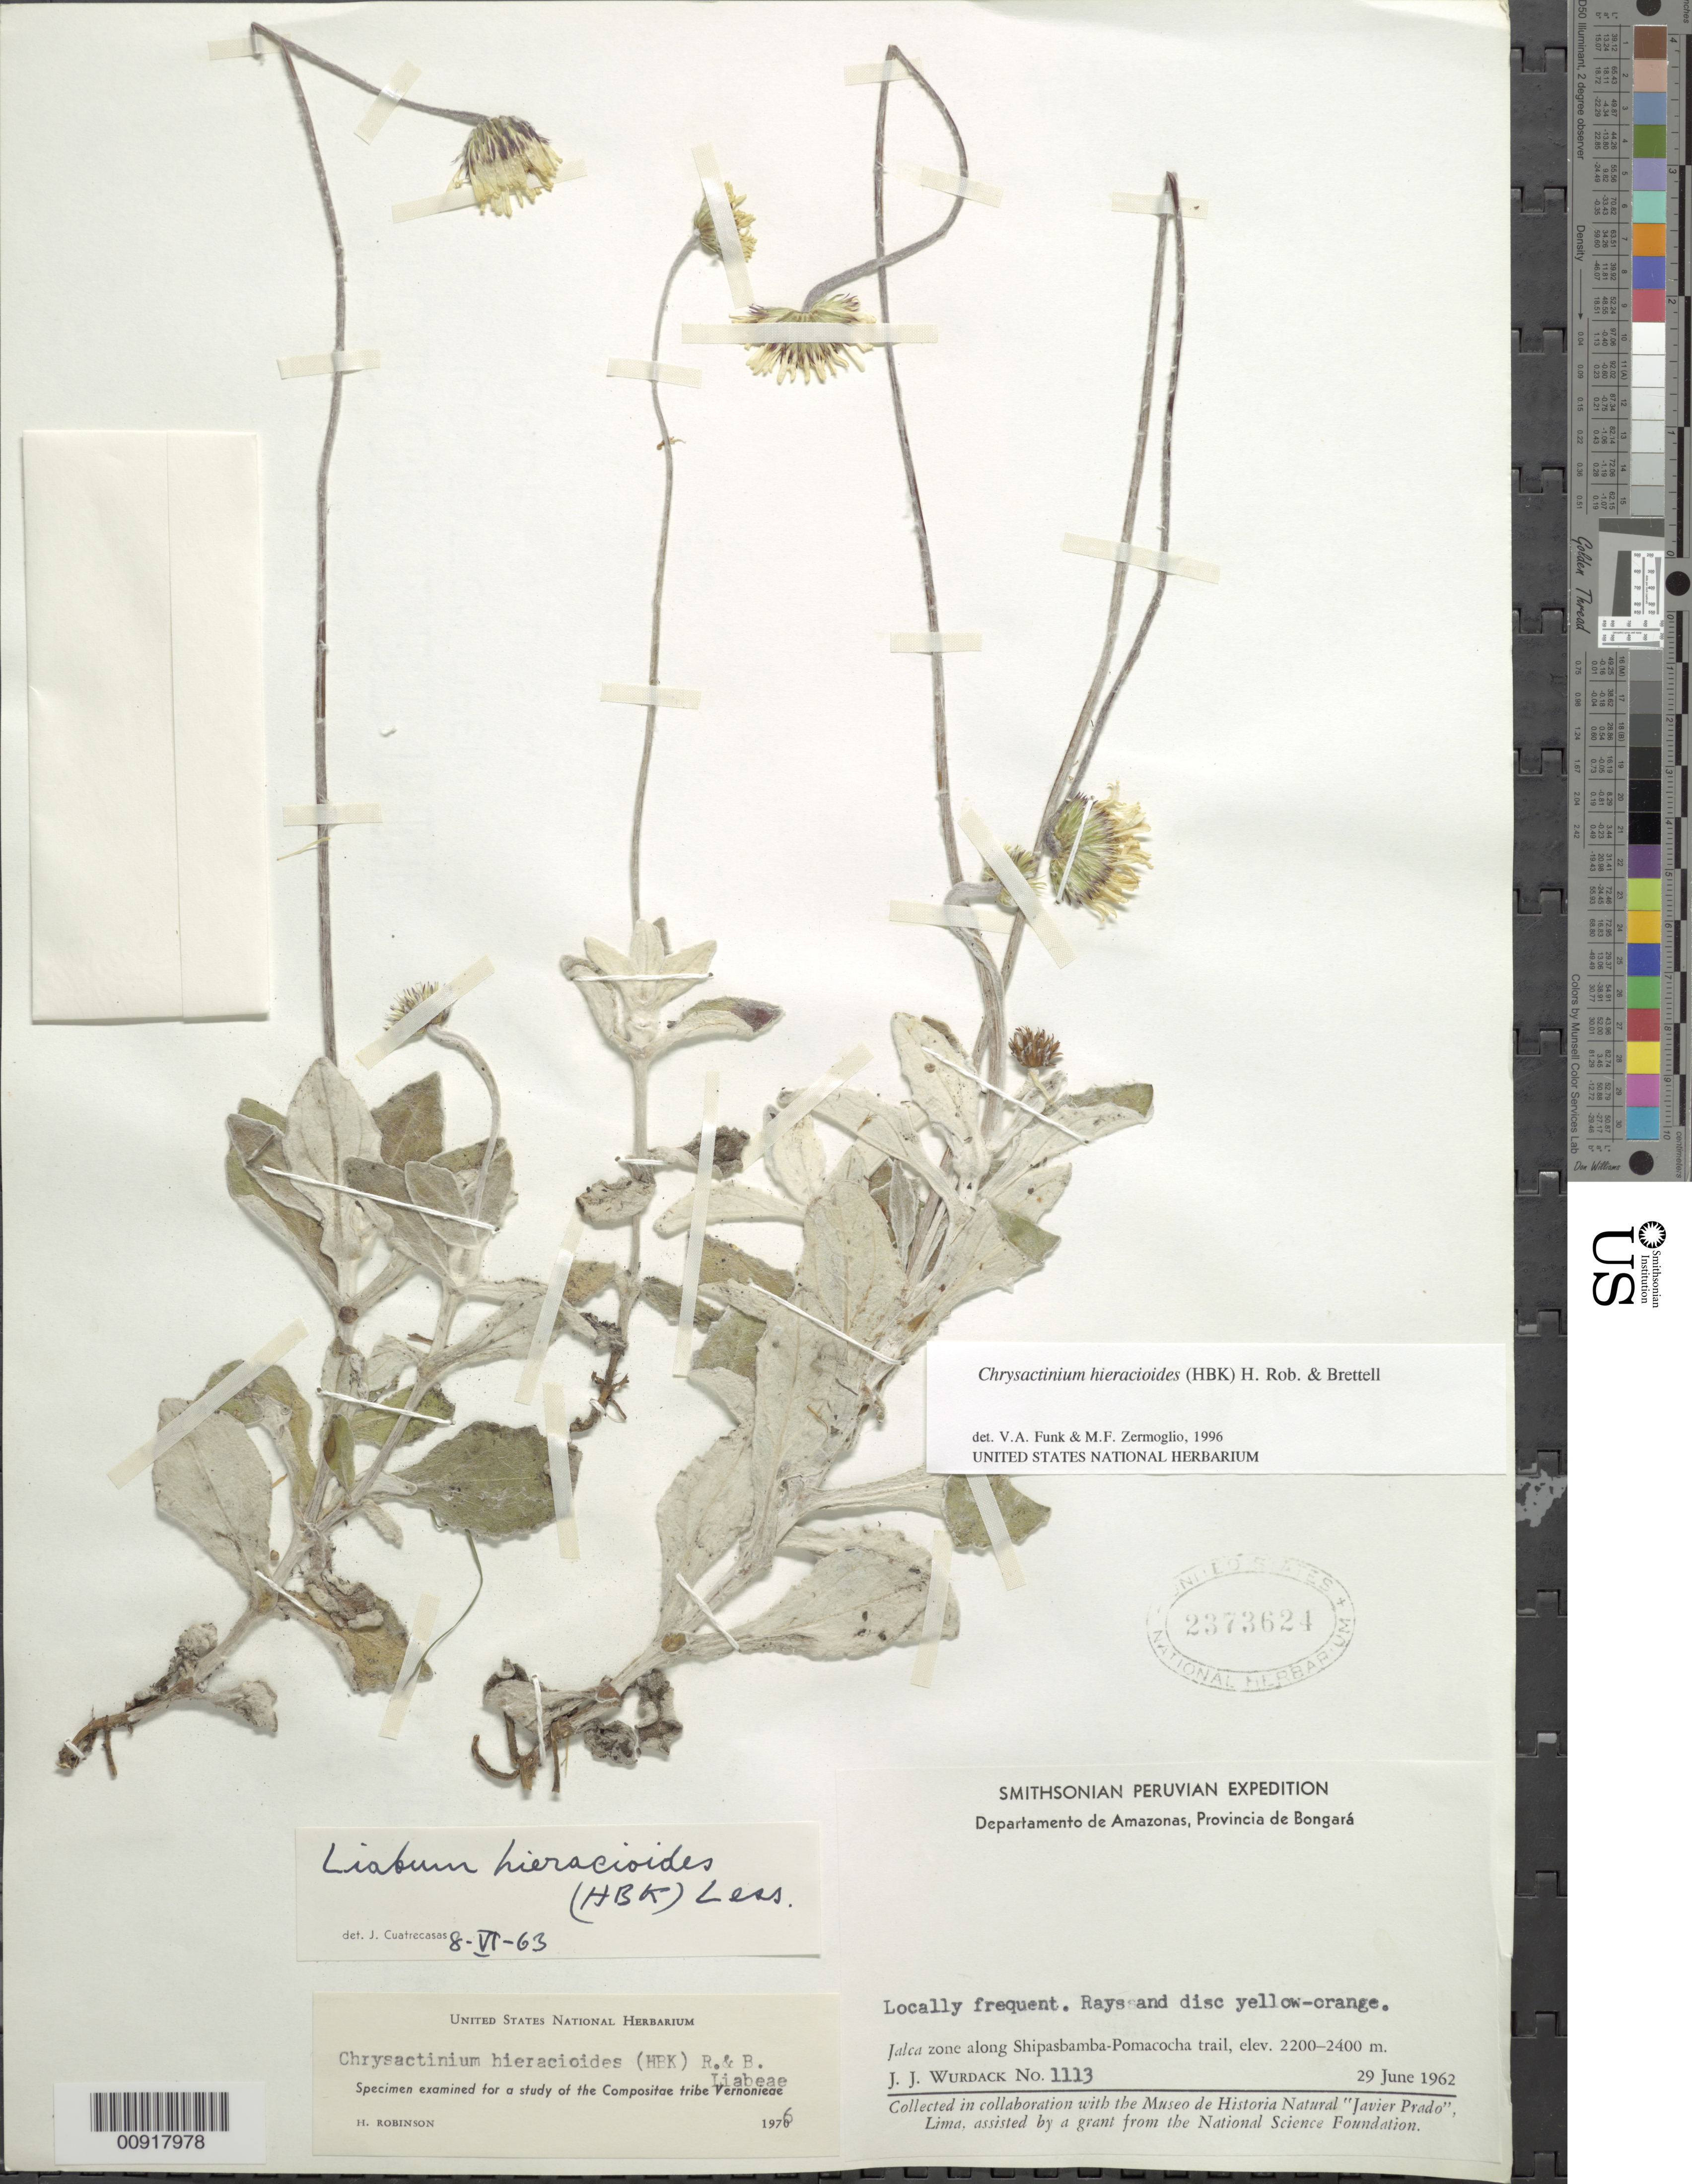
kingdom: Plantae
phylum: Tracheophyta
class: Magnoliopsida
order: Asterales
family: Asteraceae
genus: Chrysactinium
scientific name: Chrysactinium hieracioides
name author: (Kunth) H. Rob. & Brettell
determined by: Funk, V. A.; Zermoglio, M. F.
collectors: J. J. Wurdack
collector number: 1113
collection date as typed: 29 June 1962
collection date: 1962-06-29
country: Peru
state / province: Amazonas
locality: Prov. Bongará, Dpto. Amazonas, along the Shipasbamba-Pomacocha trail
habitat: Jalca zone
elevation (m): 2200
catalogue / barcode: US 2373624